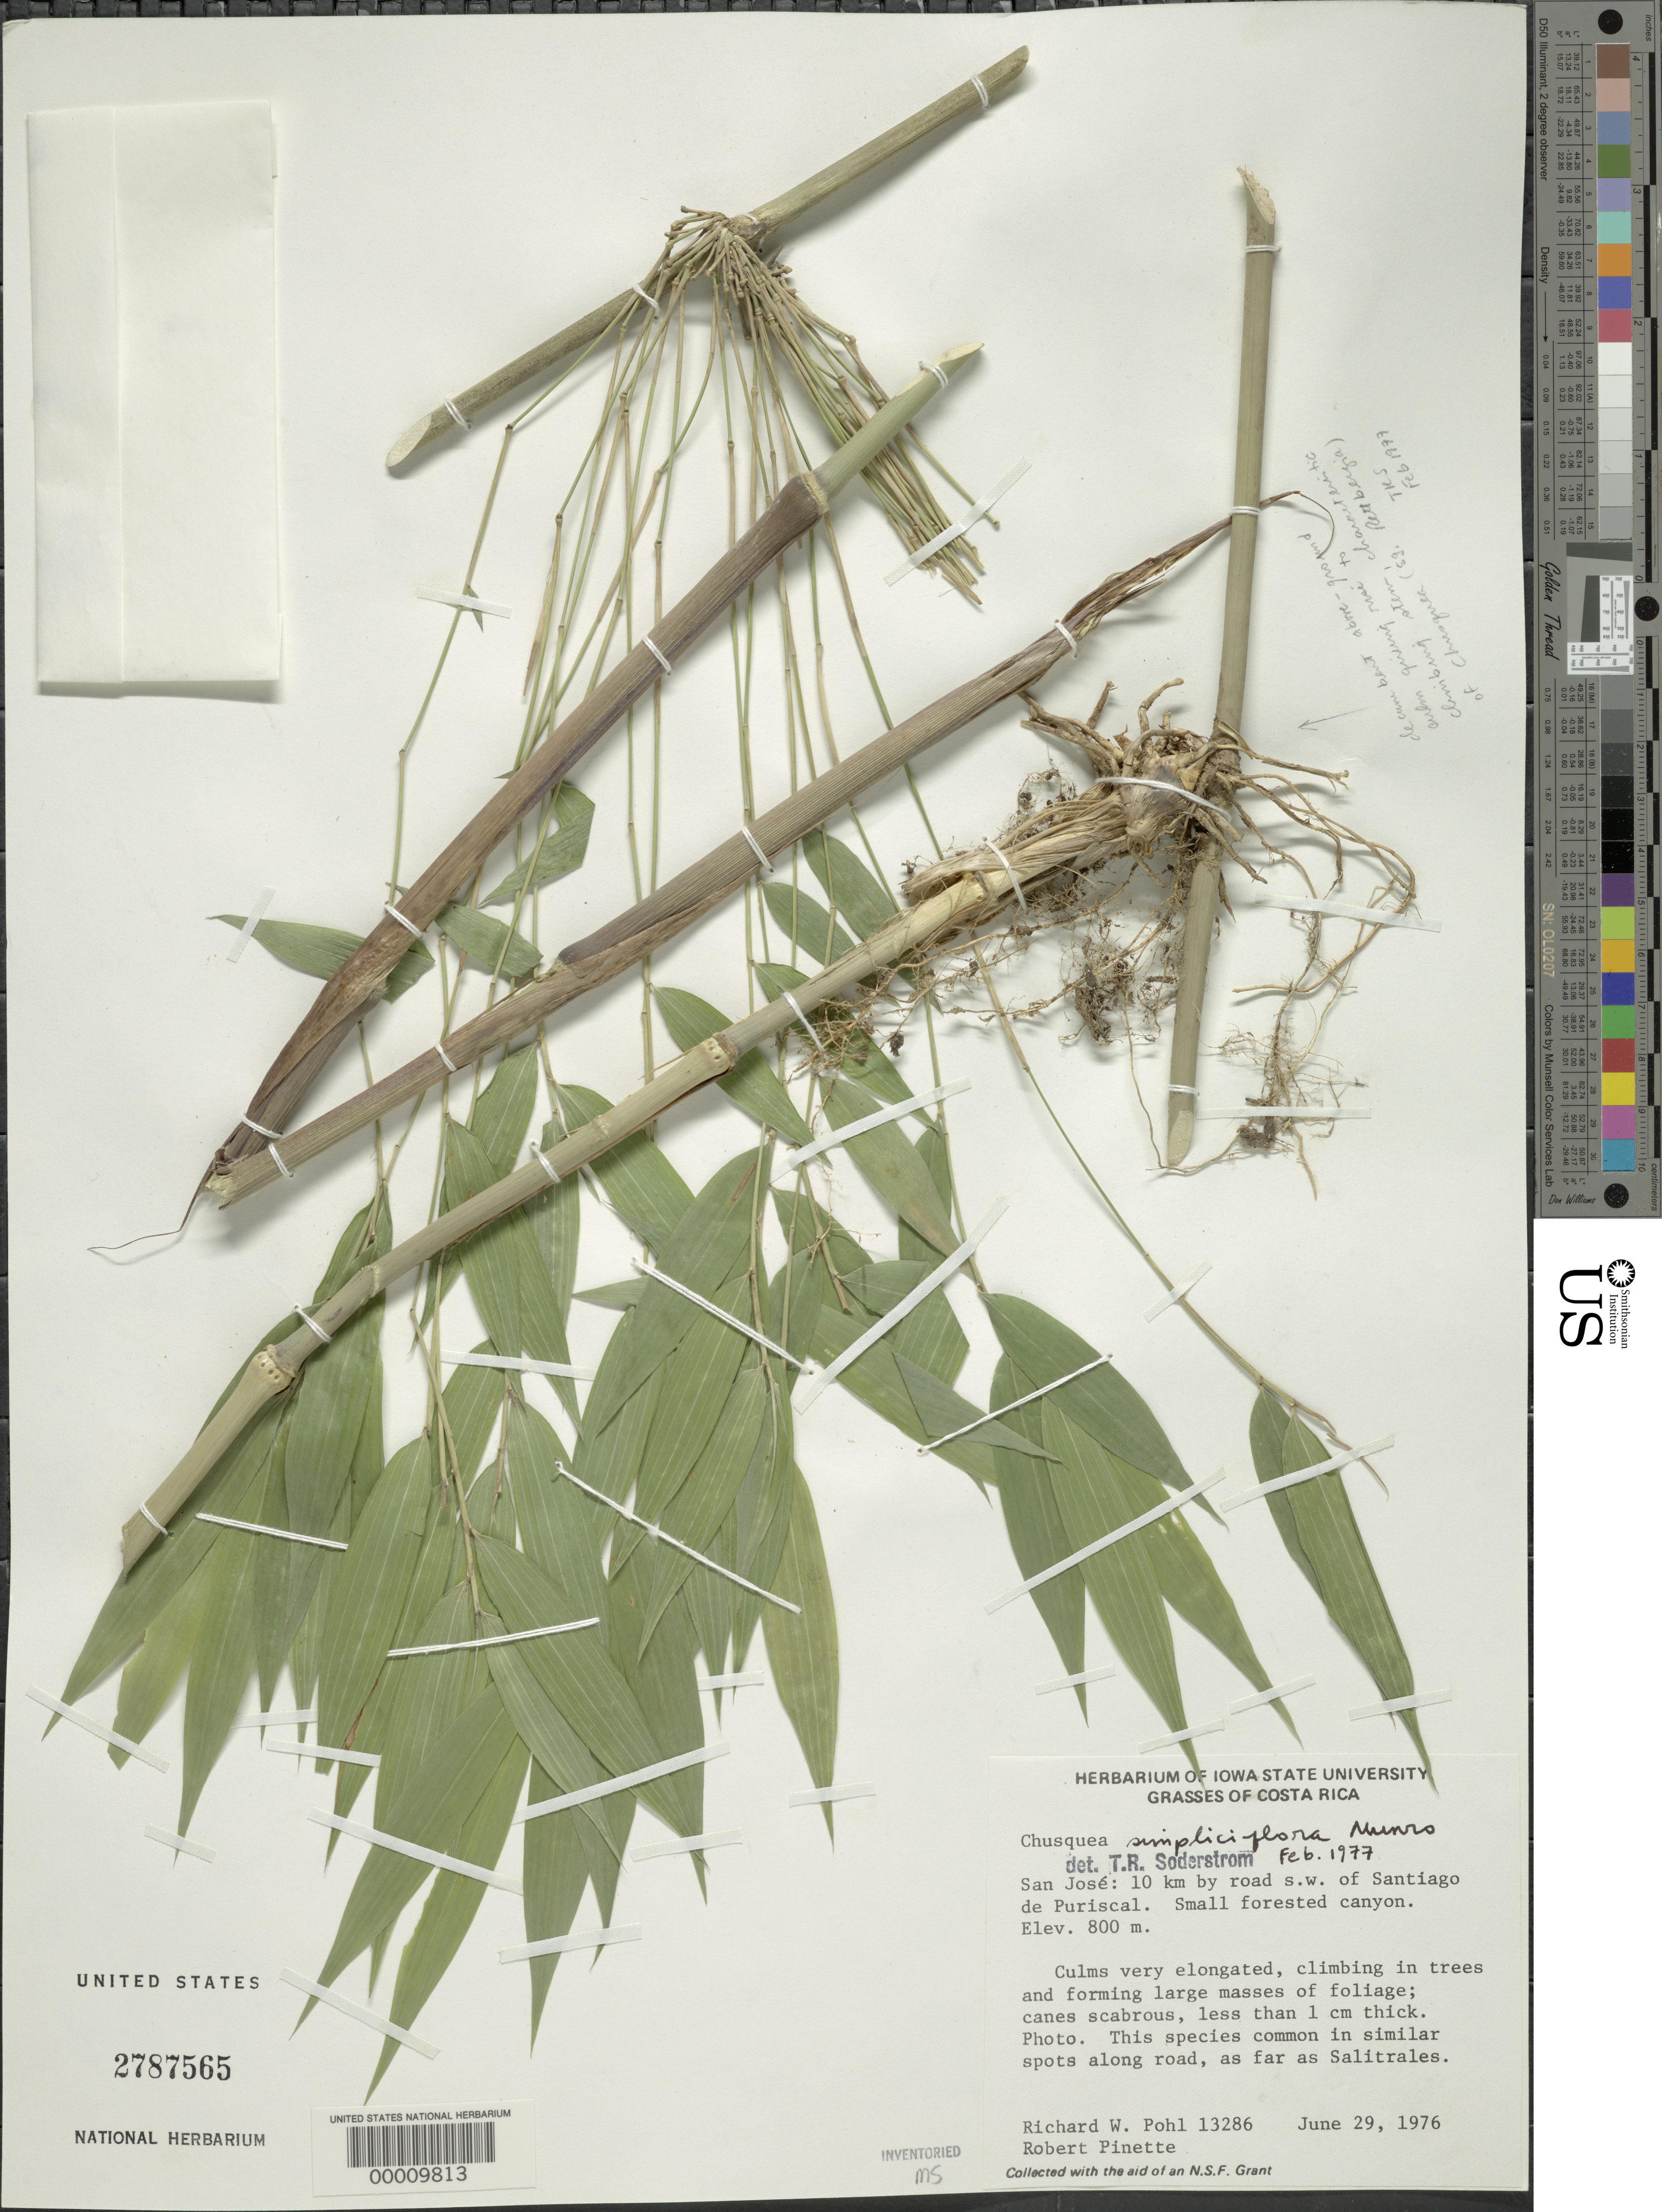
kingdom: Plantae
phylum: Tracheophyta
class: Liliopsida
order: Poales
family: Poaceae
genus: Chusquea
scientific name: Chusquea simpliciflora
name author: Munro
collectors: R. W. Pohl & R. Pinette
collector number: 13286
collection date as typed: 29 Jun 1976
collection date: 1976-06-29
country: Costa Rica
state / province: San José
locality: Santiago de puriscal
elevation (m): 800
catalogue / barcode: US 2787565